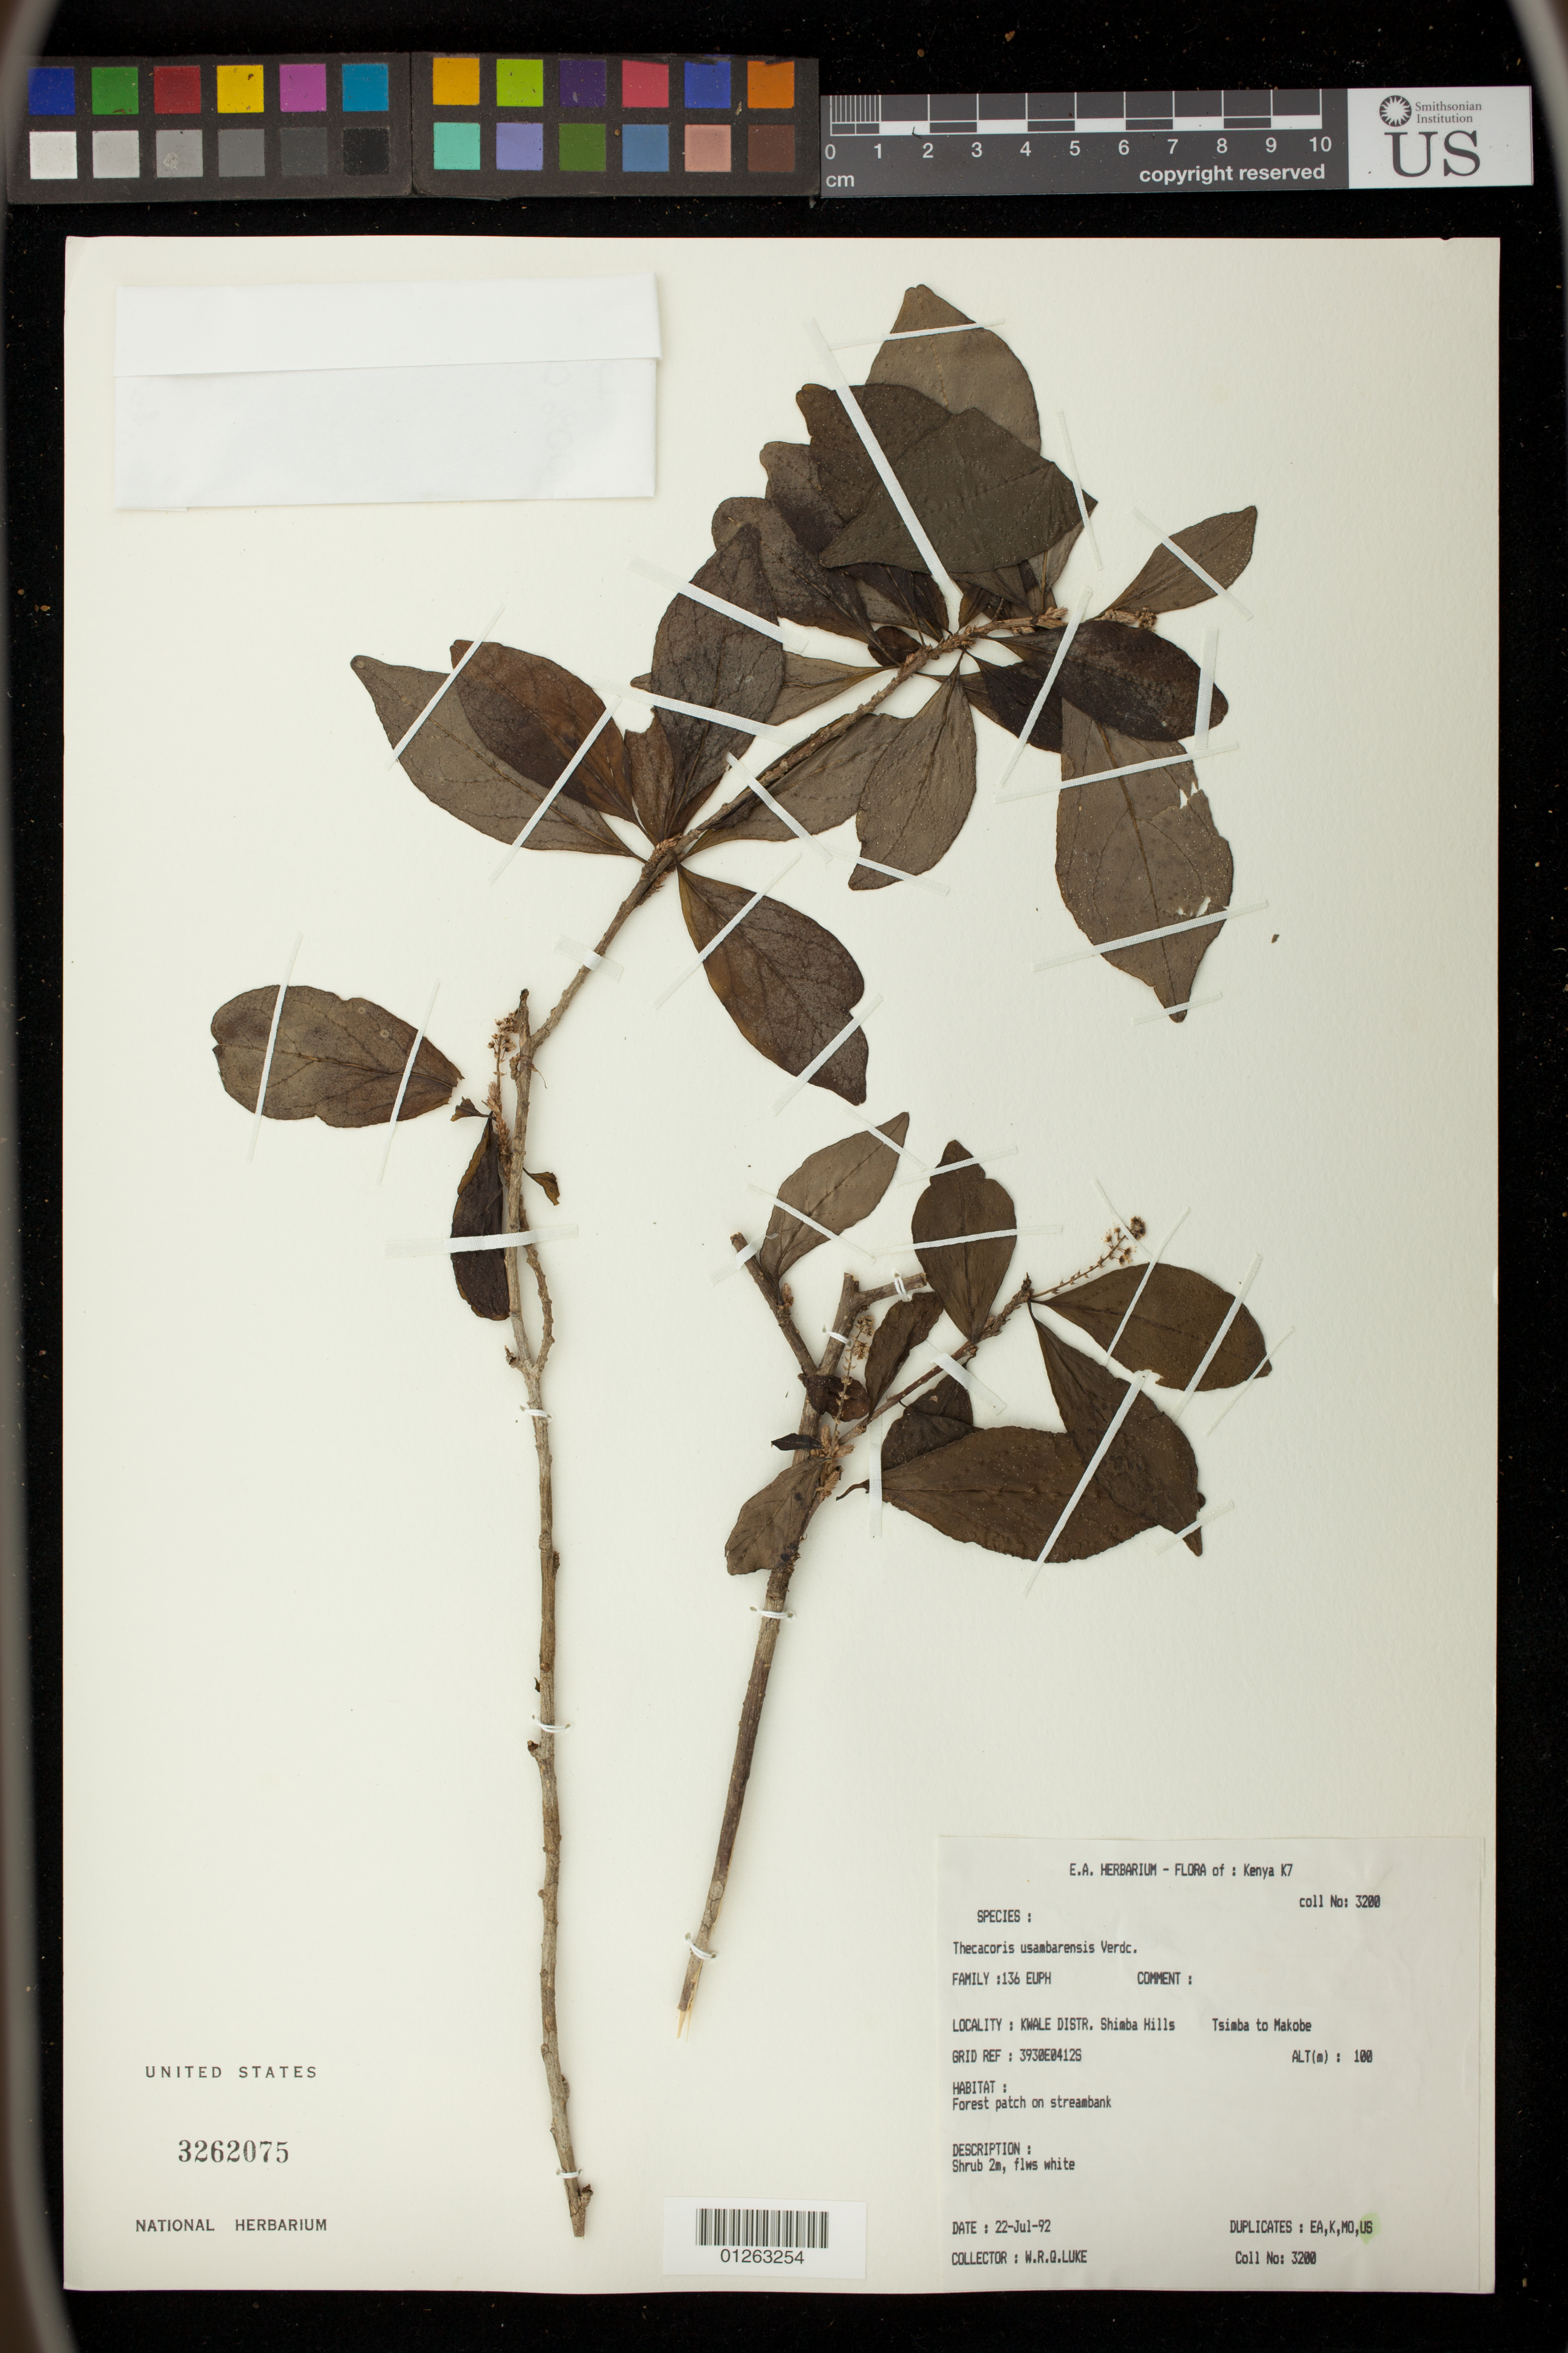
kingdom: Plantae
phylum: Tracheophyta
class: Magnoliopsida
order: Malpighiales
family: Phyllanthaceae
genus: Thecacoris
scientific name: Thecacoris usambarensis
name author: Verdc.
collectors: Q. Luke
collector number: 3200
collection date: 1992-07-22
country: Kenya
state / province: Kwale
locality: Shimba Hills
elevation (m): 107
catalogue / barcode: US 3262075